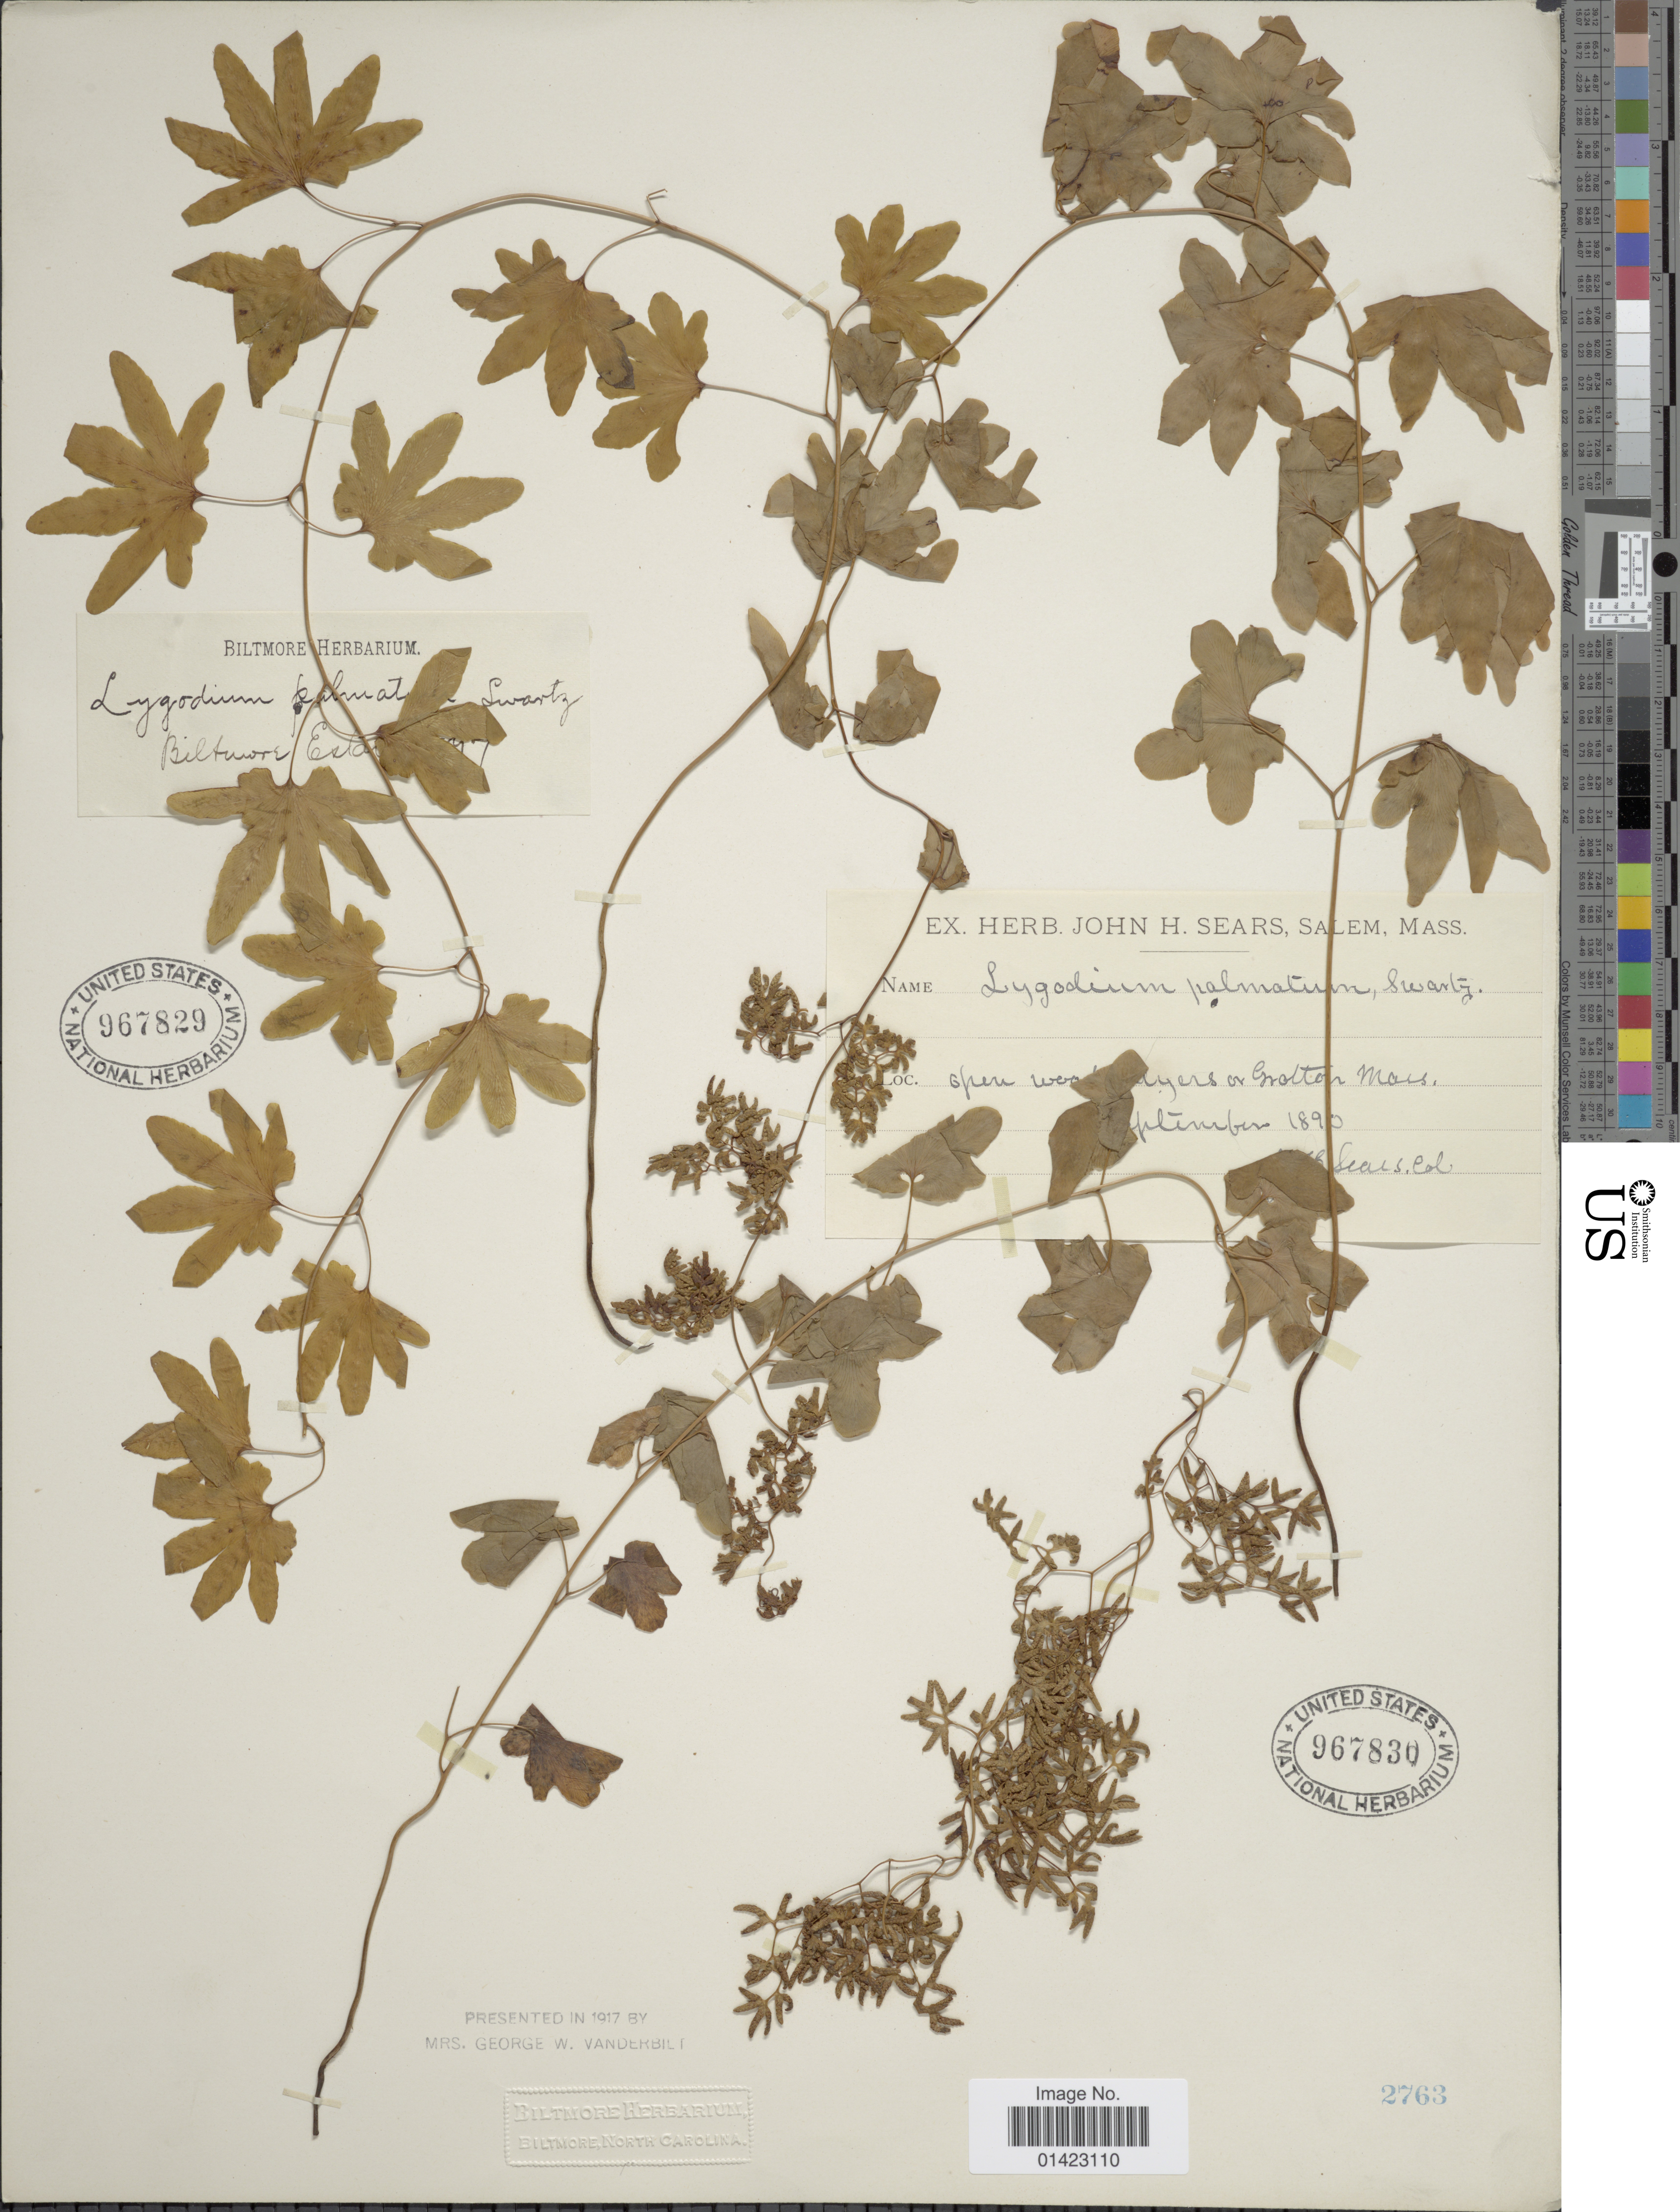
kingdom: Plantae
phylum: Tracheophyta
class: Polypodiopsida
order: Schizaeales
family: Lygodiaceae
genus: Lygodium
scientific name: Lygodium palmatum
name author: (Bernh.) Sw.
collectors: J. Sears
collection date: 1890-09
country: United States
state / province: Massachusetts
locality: Open woods [illegible text] Mass.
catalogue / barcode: US 967830